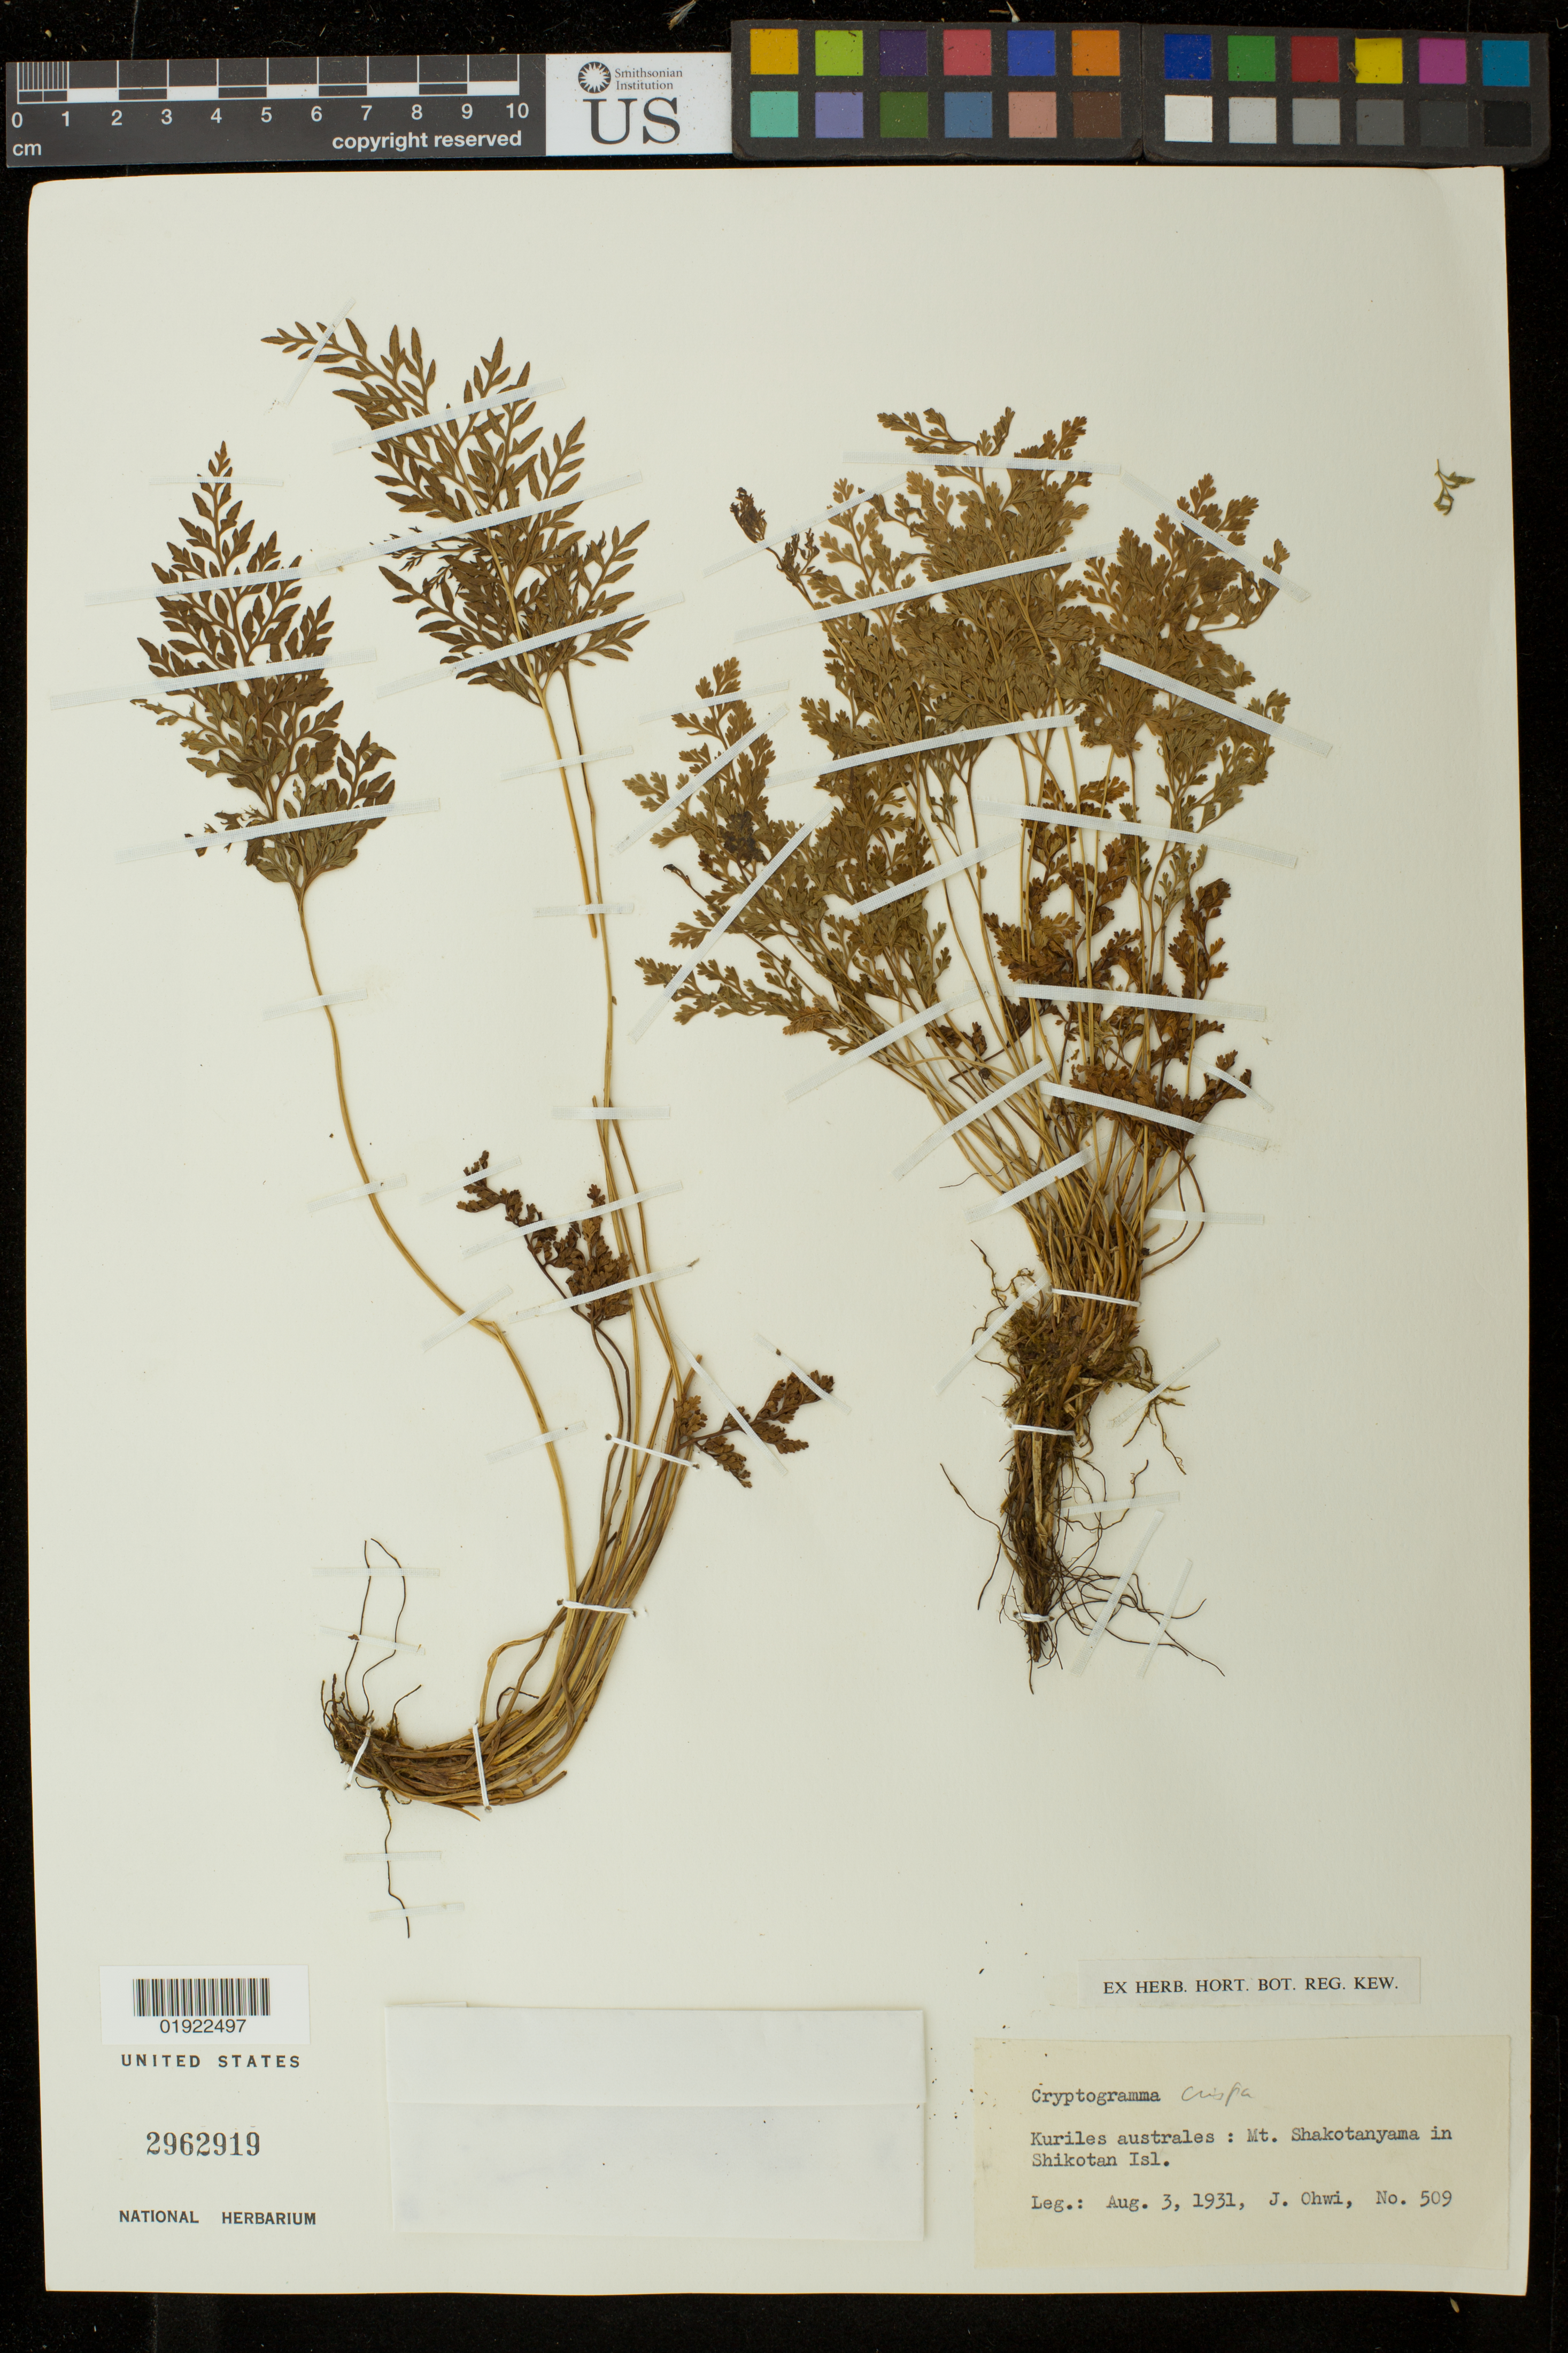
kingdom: Plantae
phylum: Tracheophyta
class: Polypodiopsida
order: Polypodiales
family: Pteridaceae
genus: Cryptogramma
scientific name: Cryptogramma crispa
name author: Fernald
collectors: J. Ohwi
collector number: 509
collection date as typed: Aug. 3, 1931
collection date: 1931-08-03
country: Russian Federation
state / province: Sakhalin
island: Shikotan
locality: Kuriles australes: Mt. Shakotanyama in Shikotan Isl.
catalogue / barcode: US 2962919